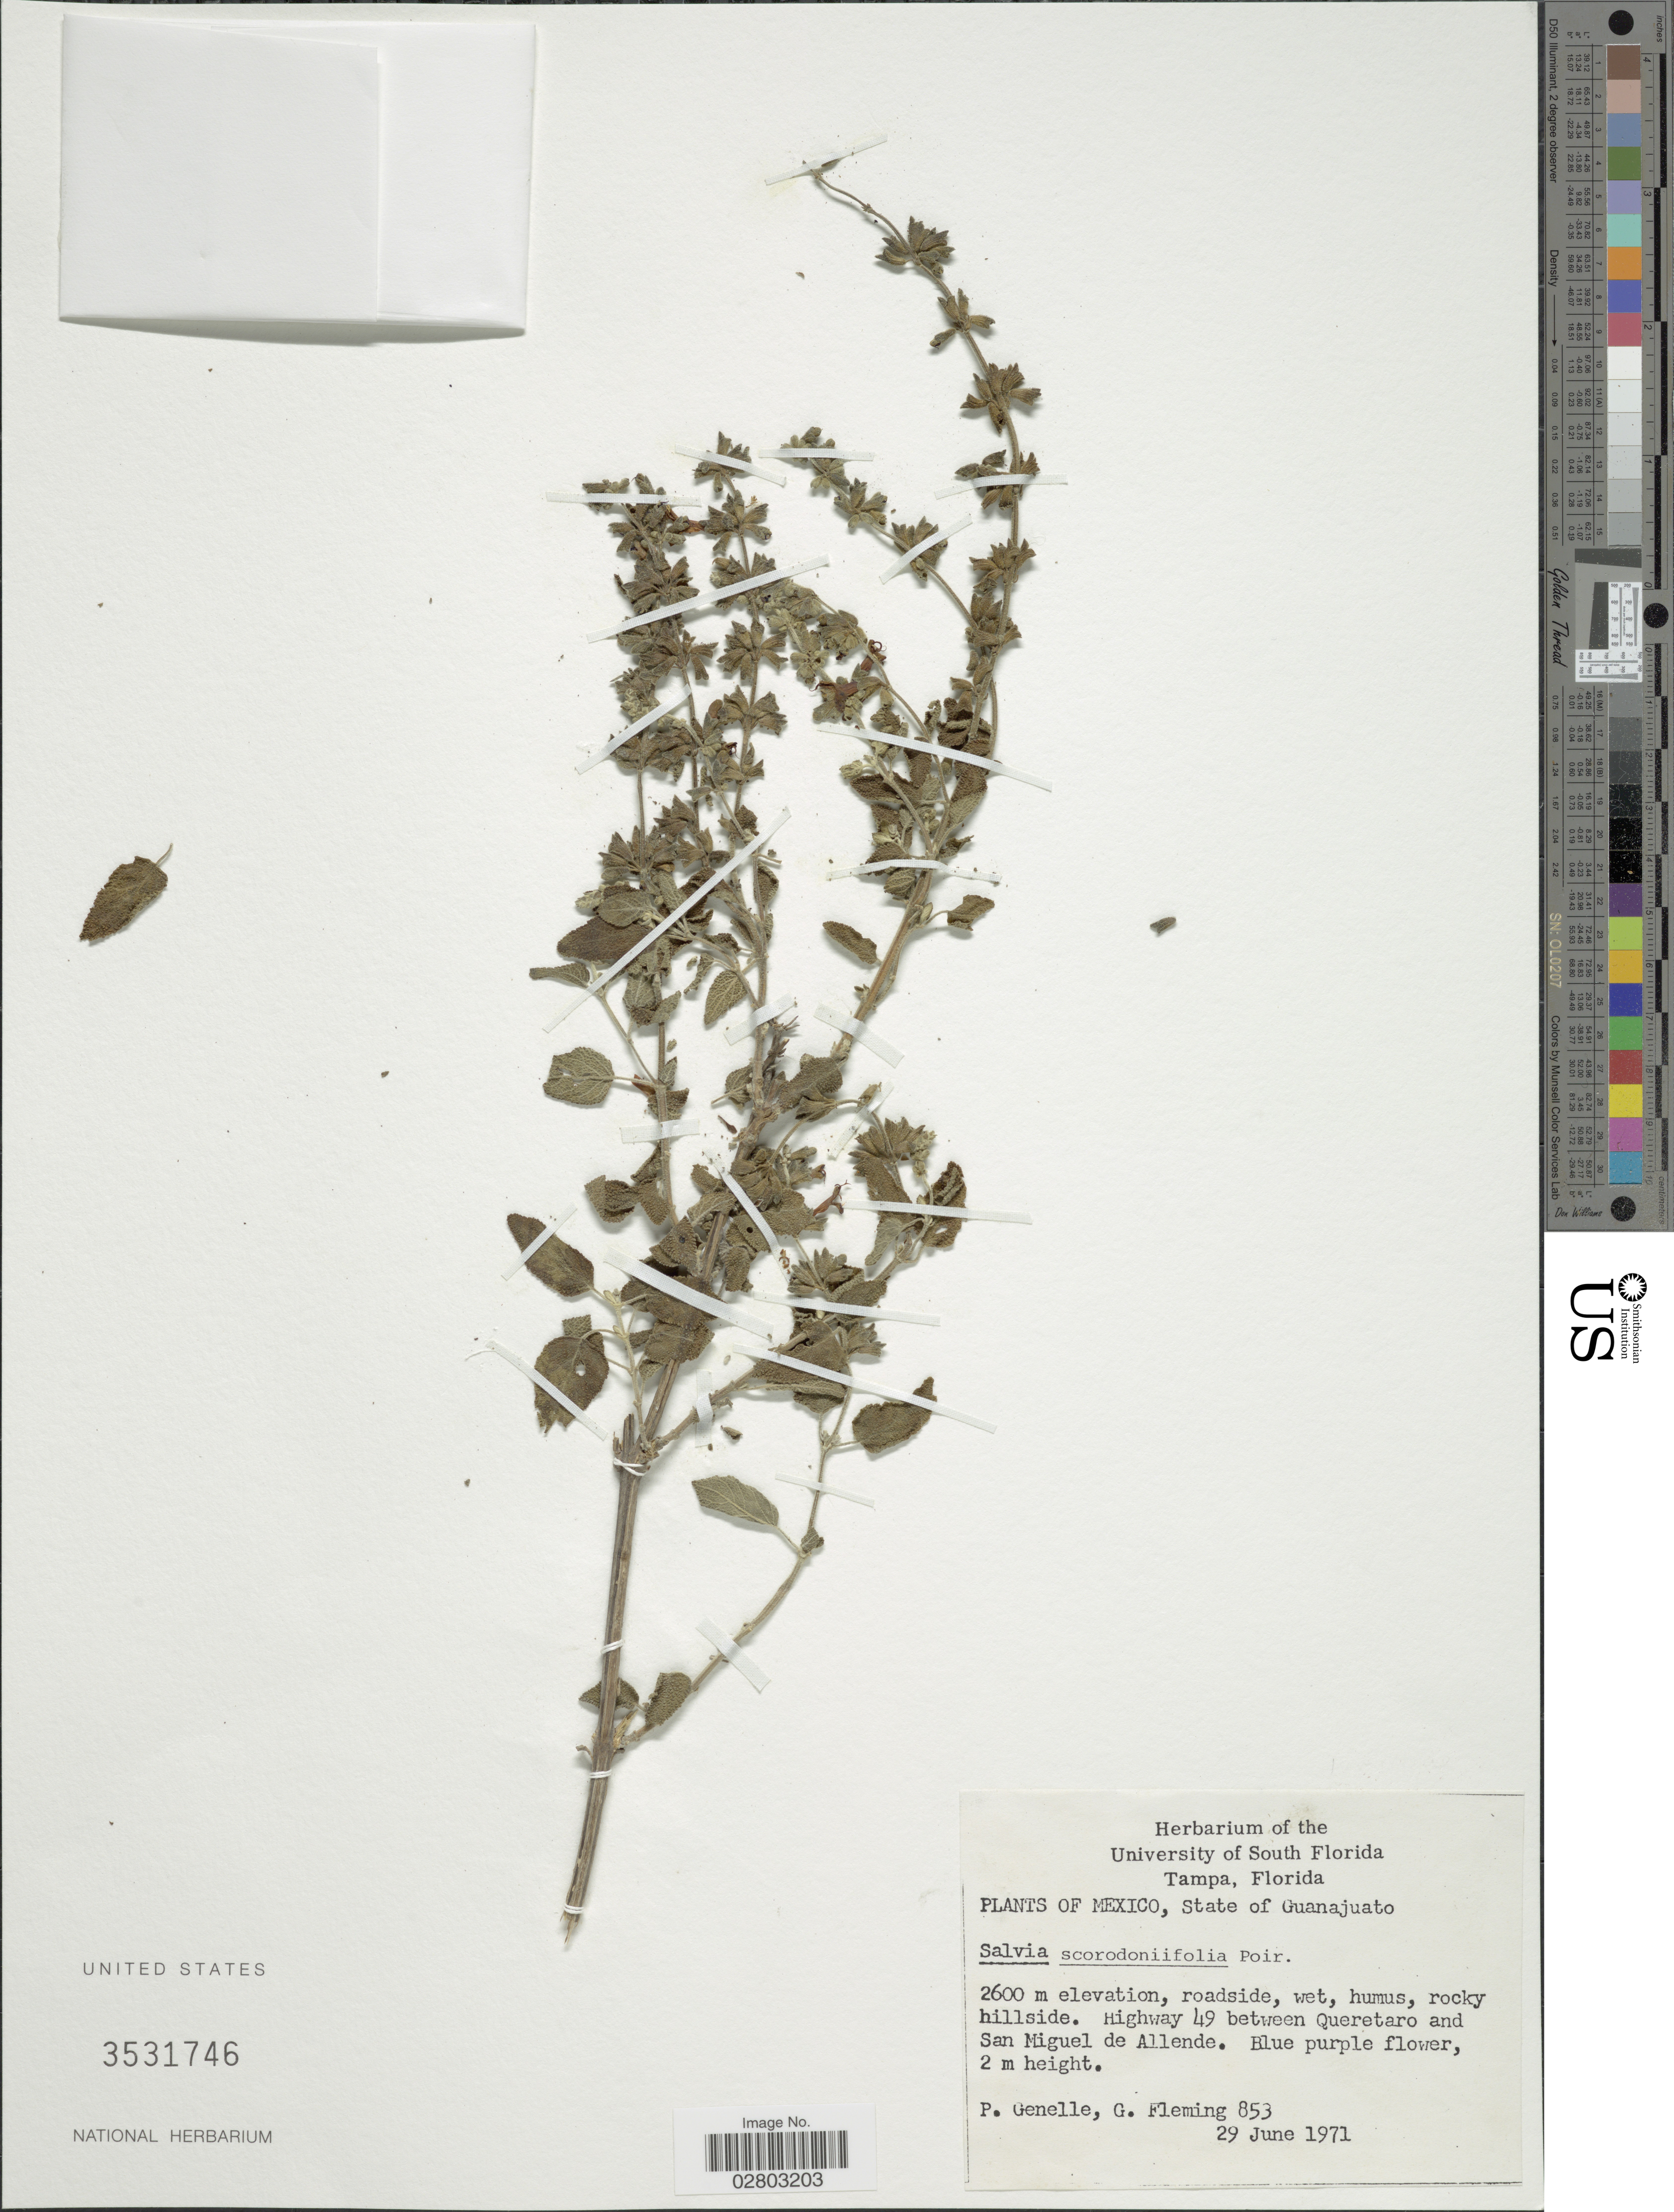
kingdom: Plantae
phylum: Tracheophyta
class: Magnoliopsida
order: Lamiales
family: Lamiaceae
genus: Salvia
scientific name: Salvia scorodoniifolia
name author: Desf. ex Poir.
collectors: P. Genelle & G. Fleming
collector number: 853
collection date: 1971-06-29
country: Mexico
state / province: Guanajuato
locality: Highway 49 between Queretaro and San Miguel de Allende.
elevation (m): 2600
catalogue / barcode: US 3531746